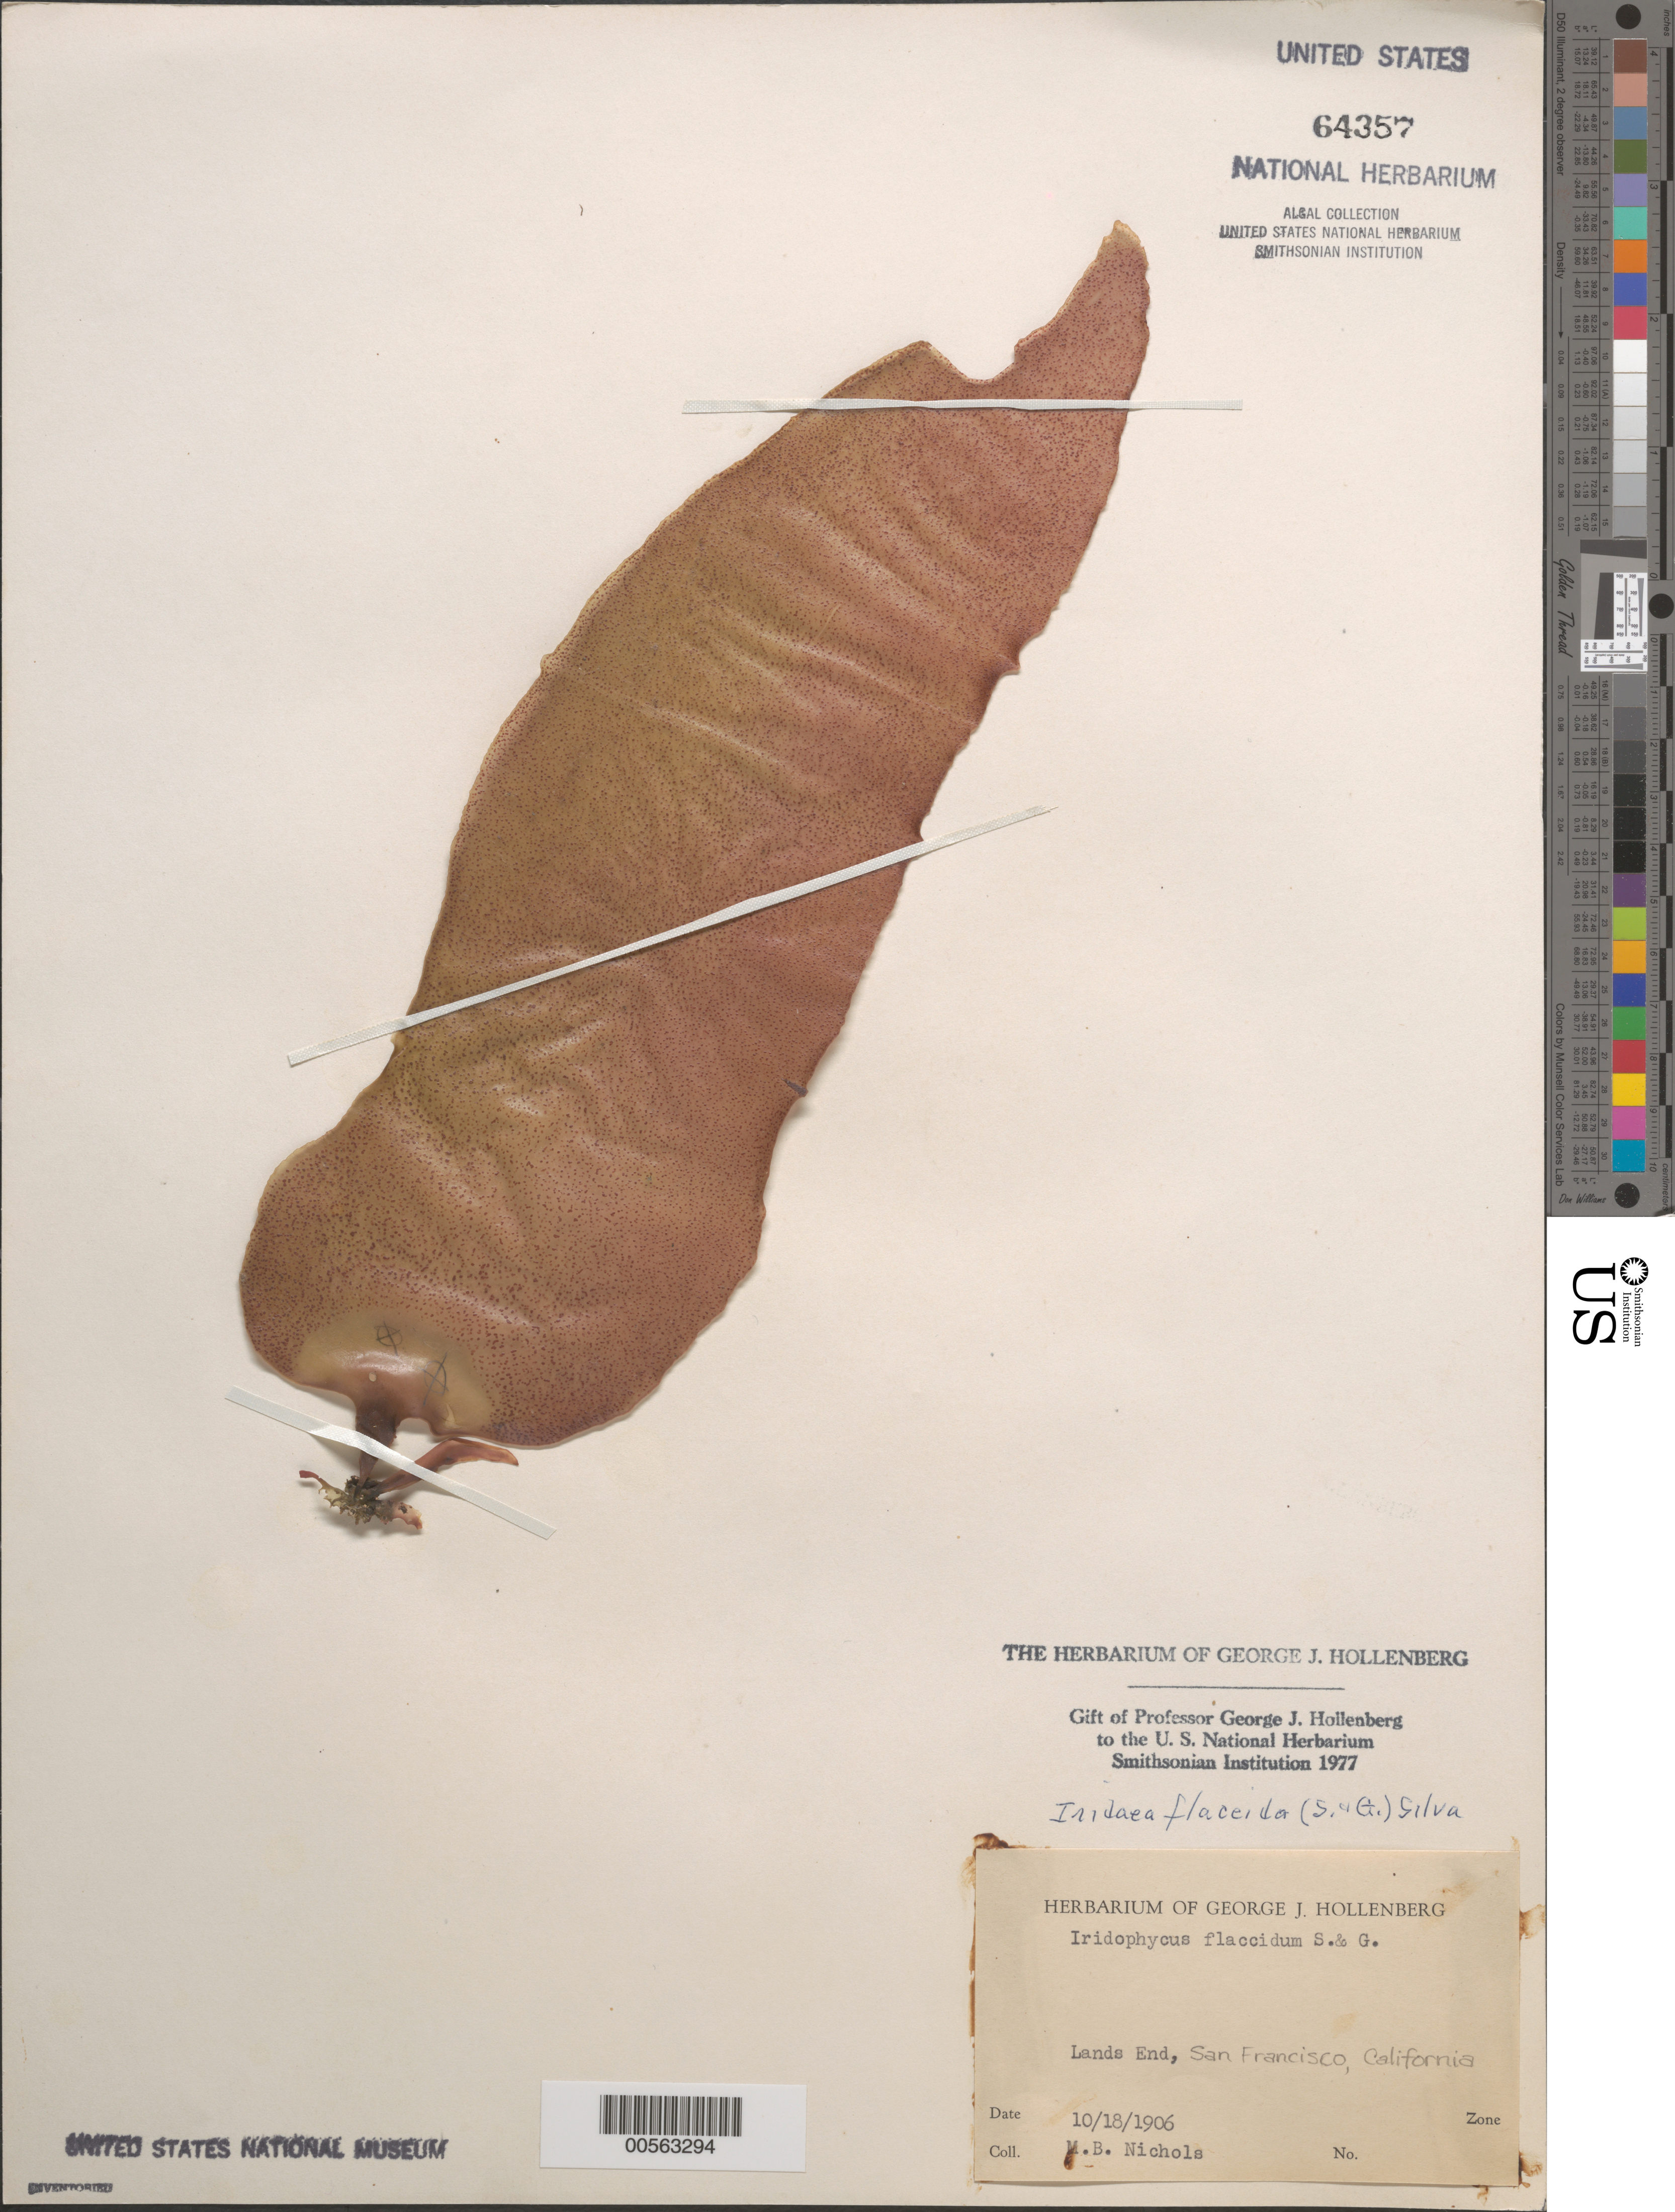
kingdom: Plantae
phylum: Rhodophyta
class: Florideophyceae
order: Gigartinales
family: Gigartinaceae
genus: Mazzaella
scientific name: Mazzaella flaccida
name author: (Setchell & N.L. Gardner) Fredericq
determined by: Algae name updating Project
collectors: M. Nichols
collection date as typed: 18 Oct 1906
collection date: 1906-10-18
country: United States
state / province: California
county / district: San Francisco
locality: San Francisco, Lands End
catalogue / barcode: US 64357